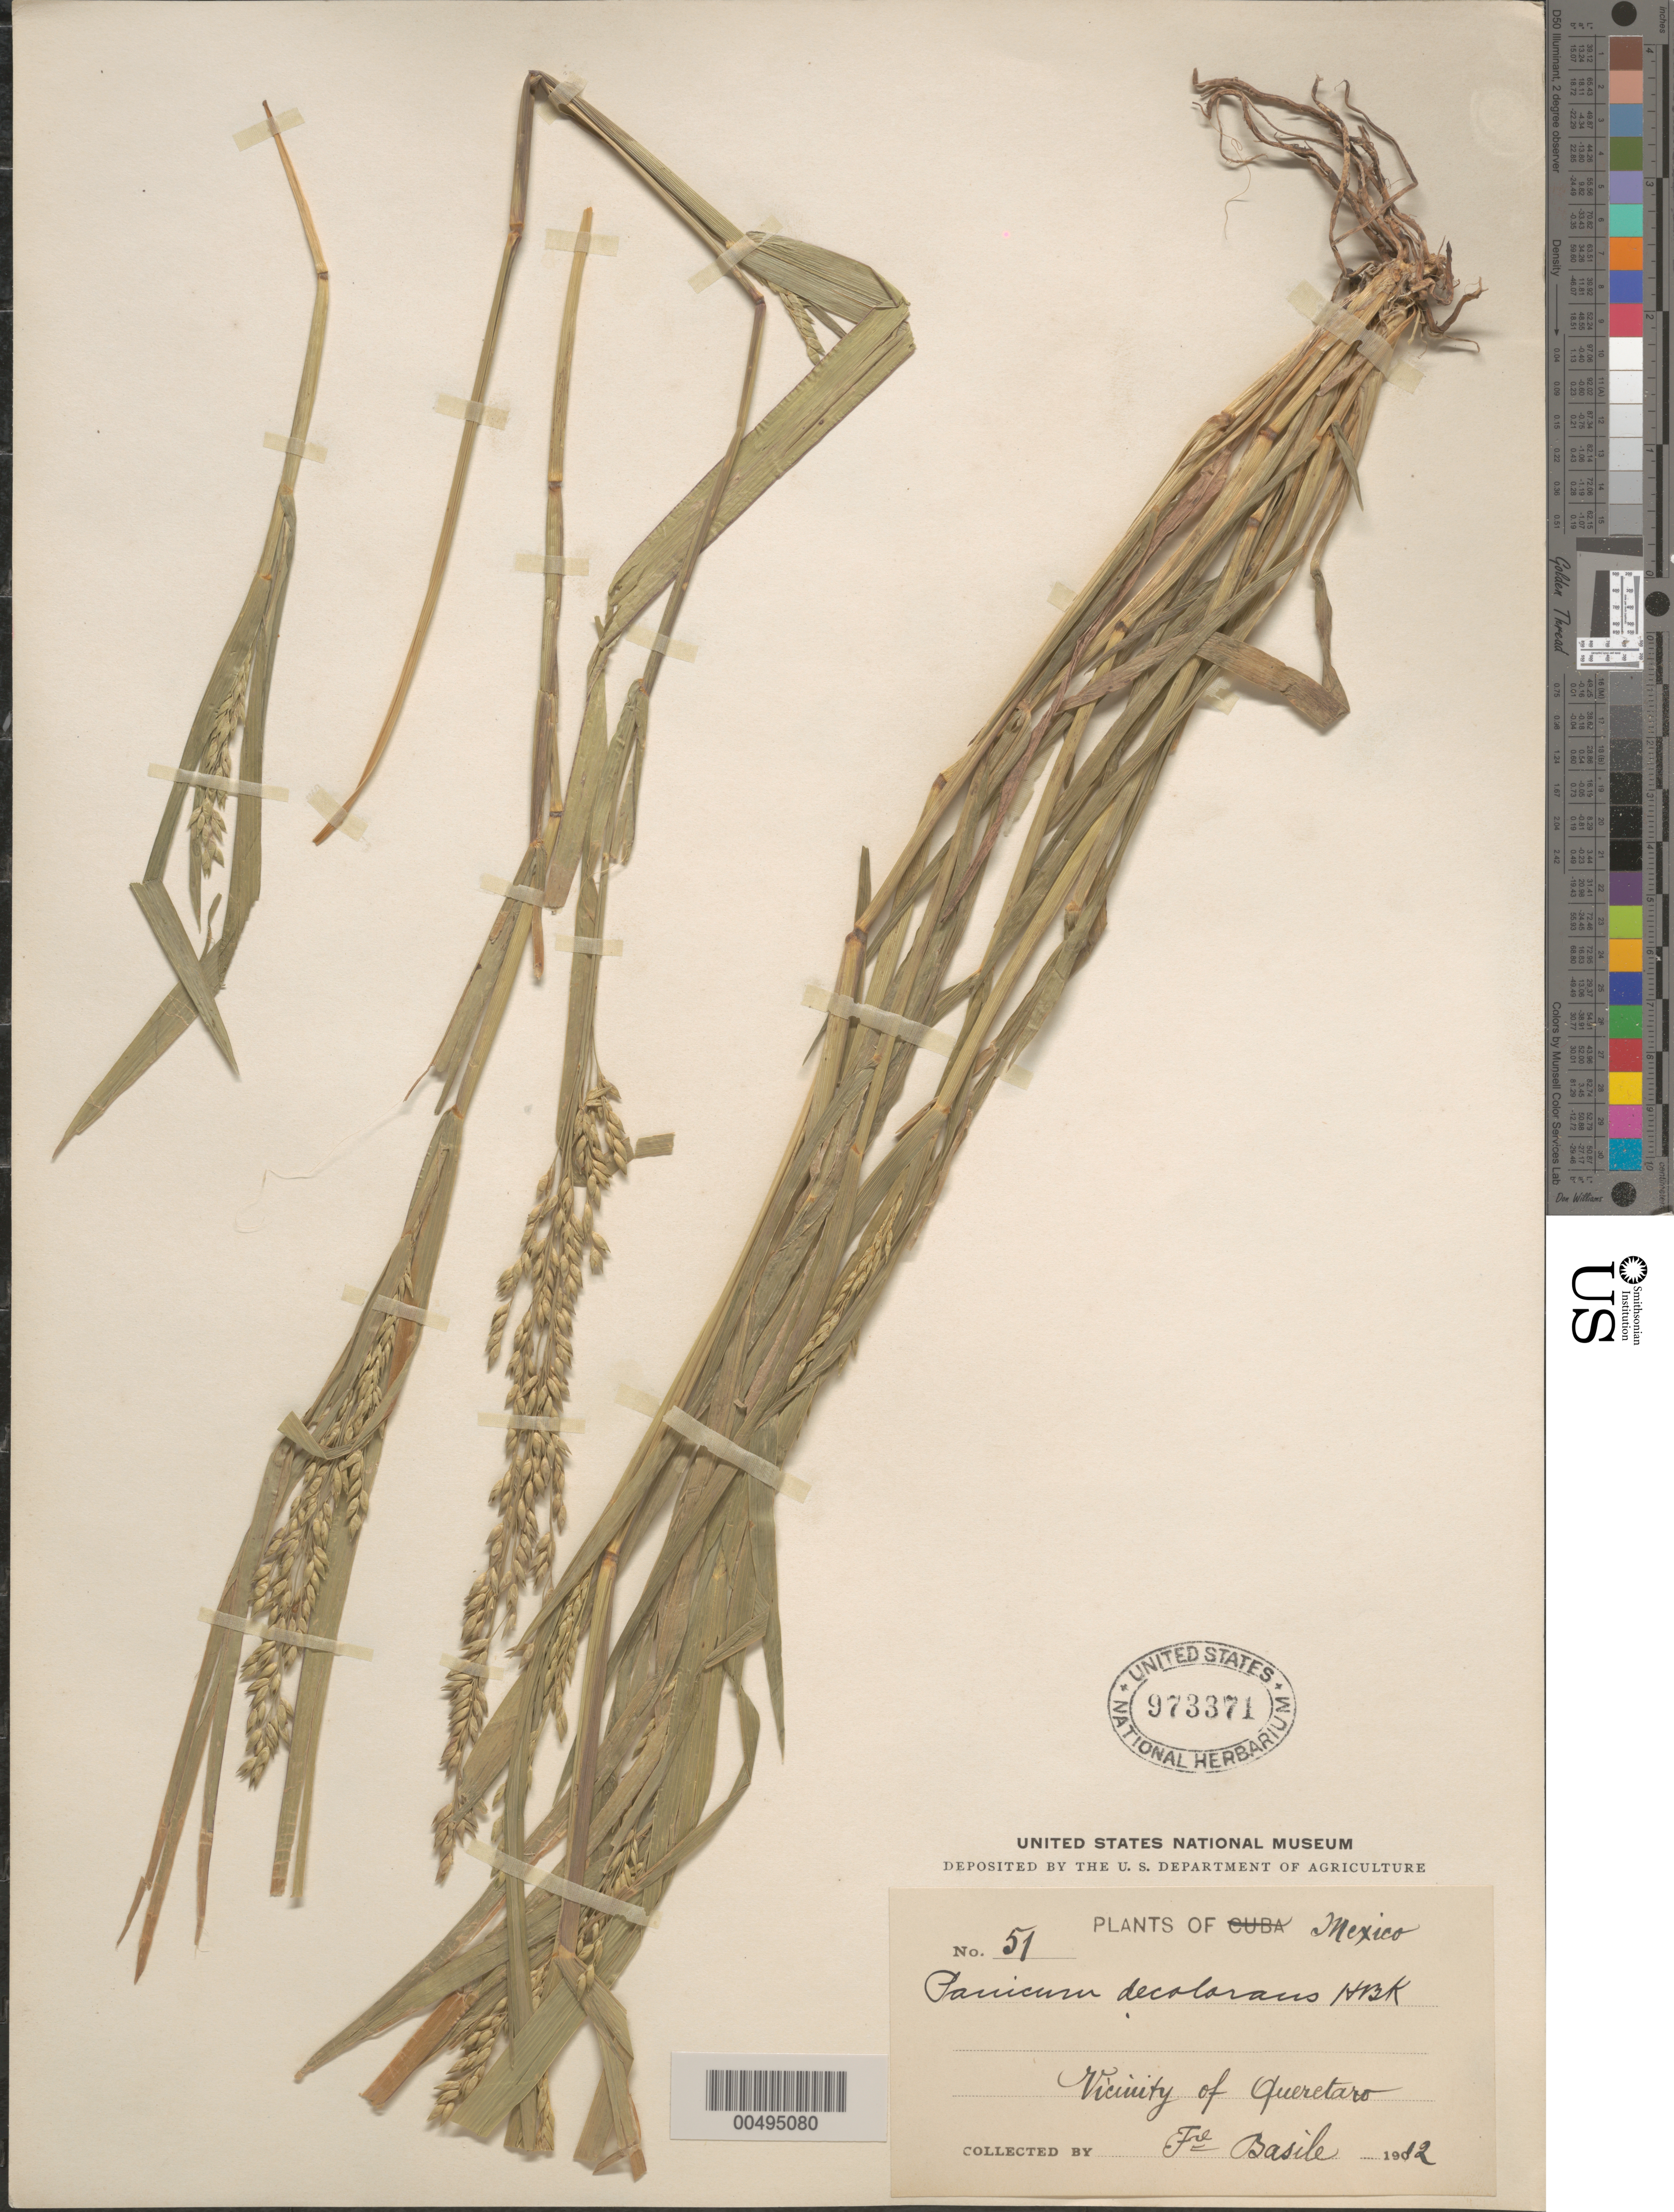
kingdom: Plantae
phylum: Tracheophyta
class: Liliopsida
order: Poales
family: Poaceae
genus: Panicum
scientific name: Panicum decolorans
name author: Kunth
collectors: Bro. Basile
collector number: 51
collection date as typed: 1912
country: Mexico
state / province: Querétaro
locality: Vicinity of Querétaro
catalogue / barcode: US 973371